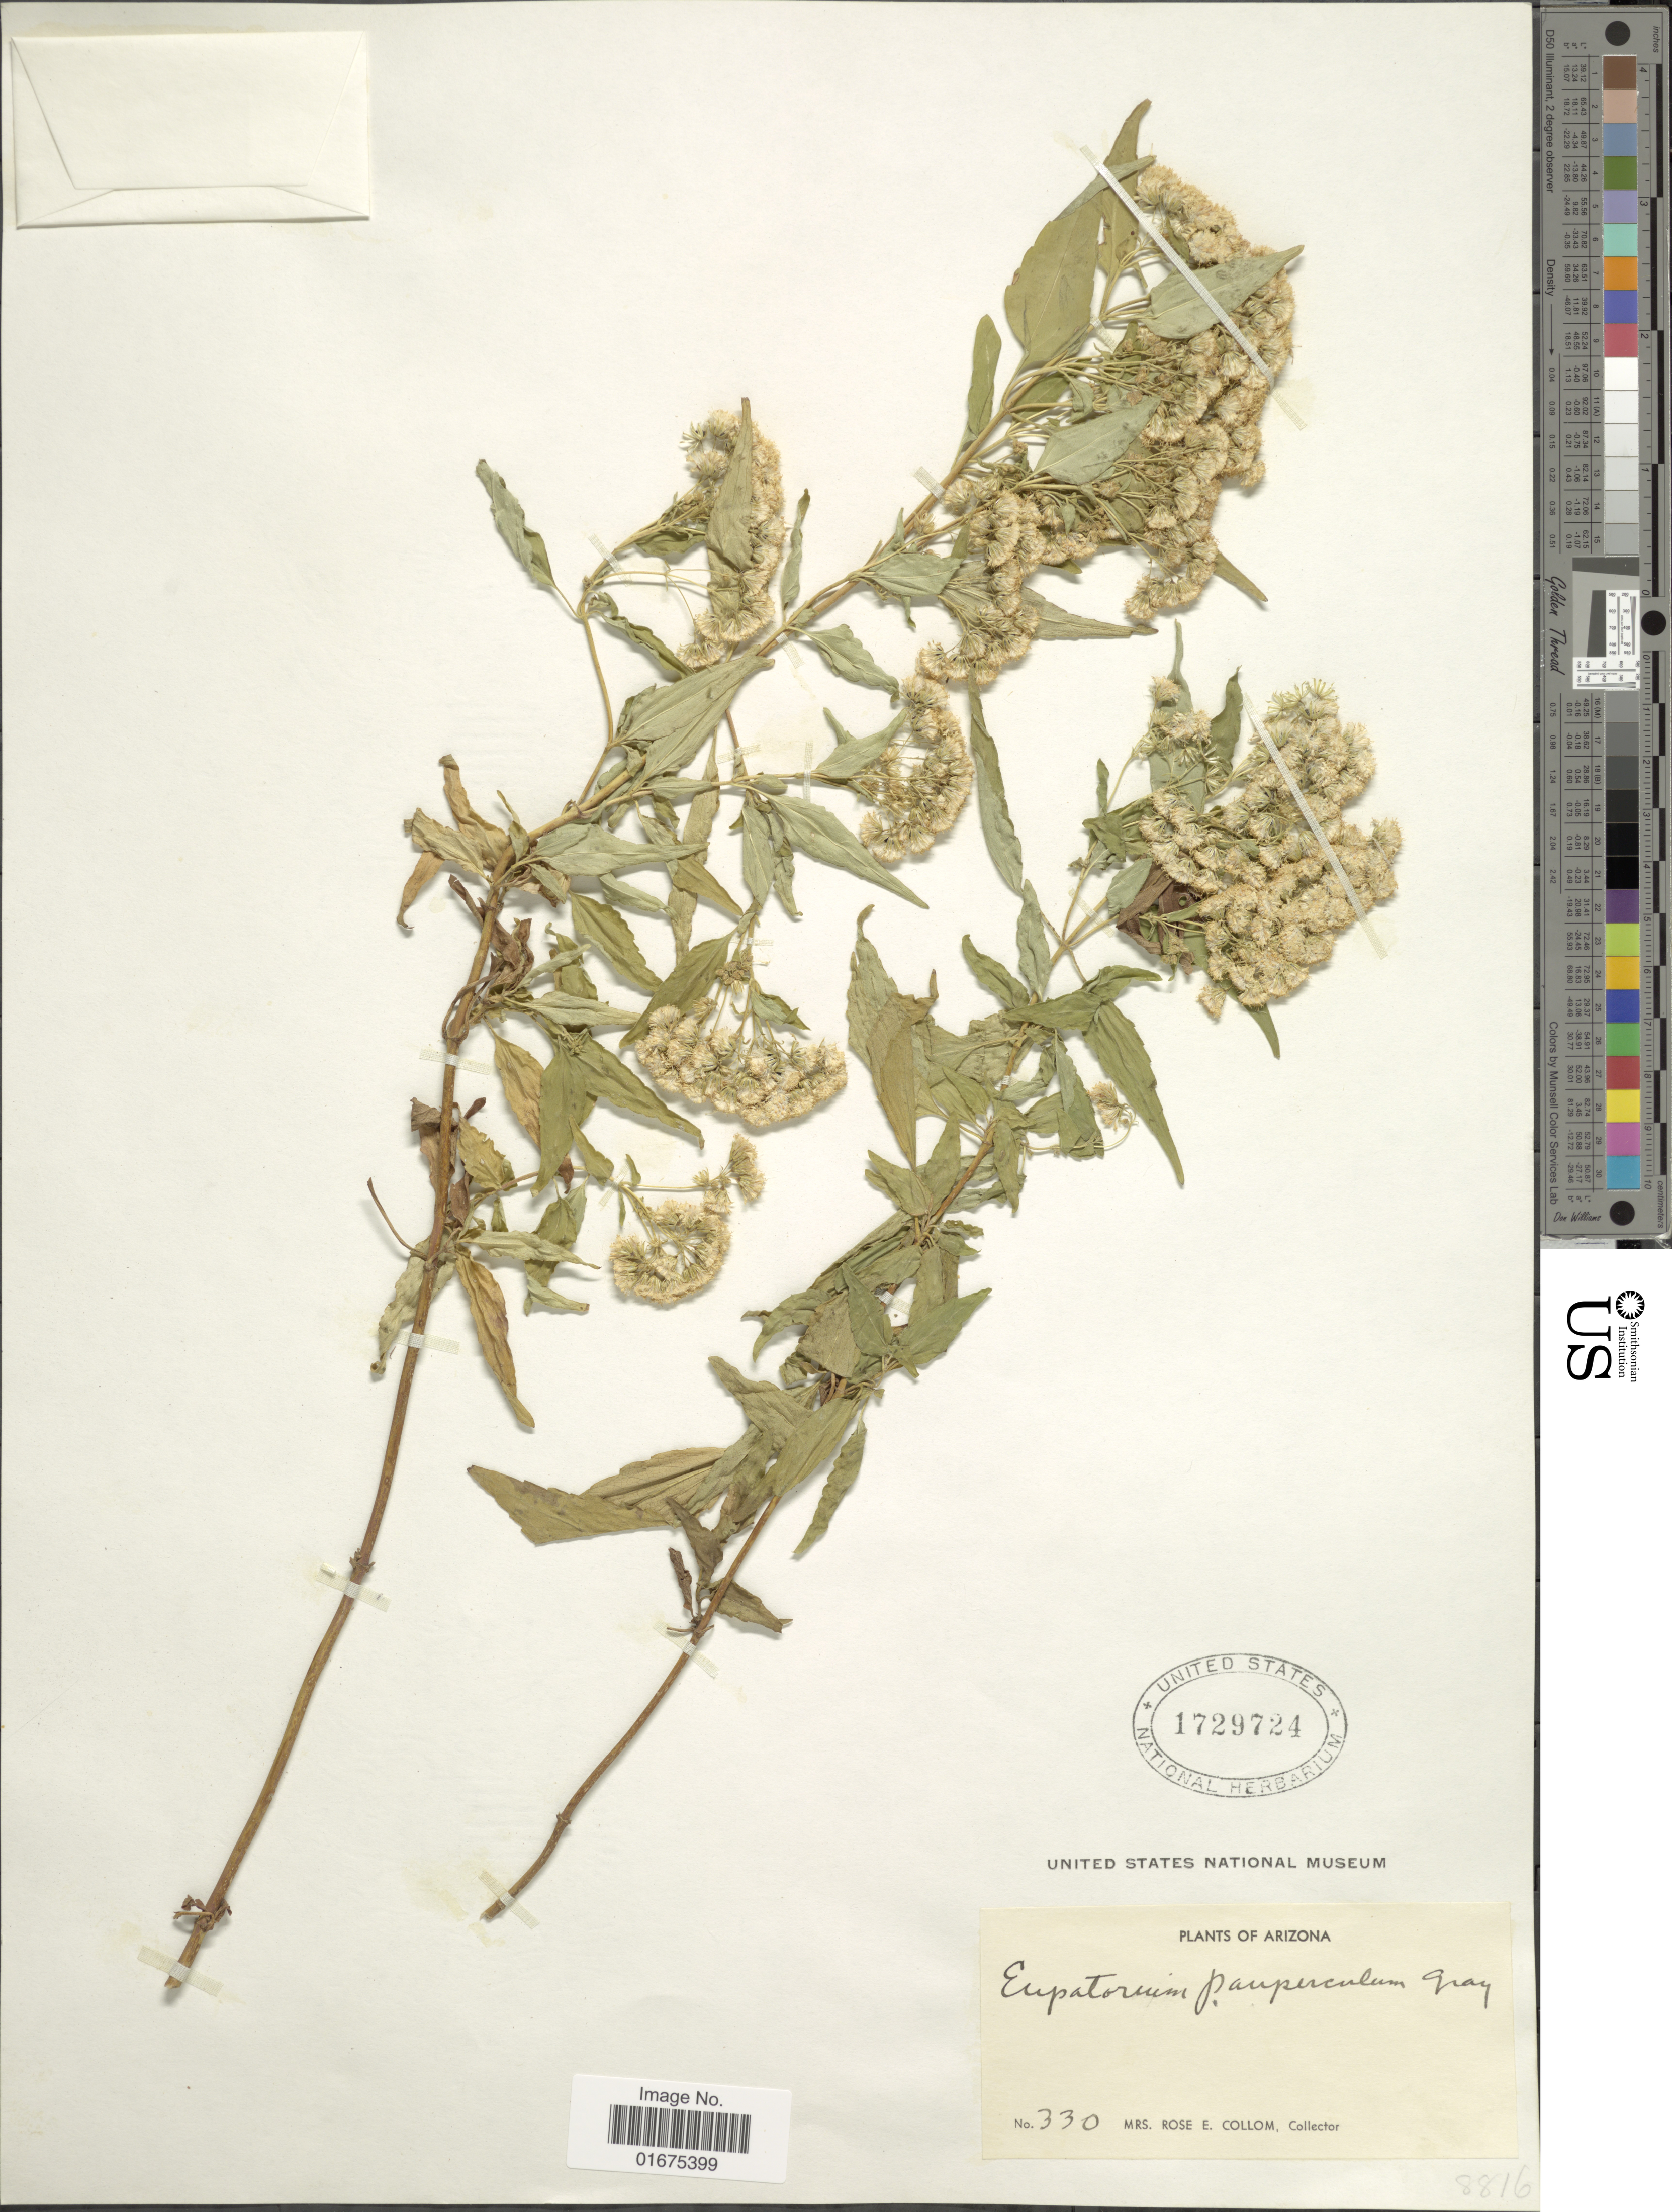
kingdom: Plantae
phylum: Tracheophyta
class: Magnoliopsida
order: Asterales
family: Asteraceae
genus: Ageratina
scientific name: Ageratina paupercula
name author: (A. Gray) R.M. King & H. Rob.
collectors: R. E. Collom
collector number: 330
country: United States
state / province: Arizona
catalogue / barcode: US 1729724